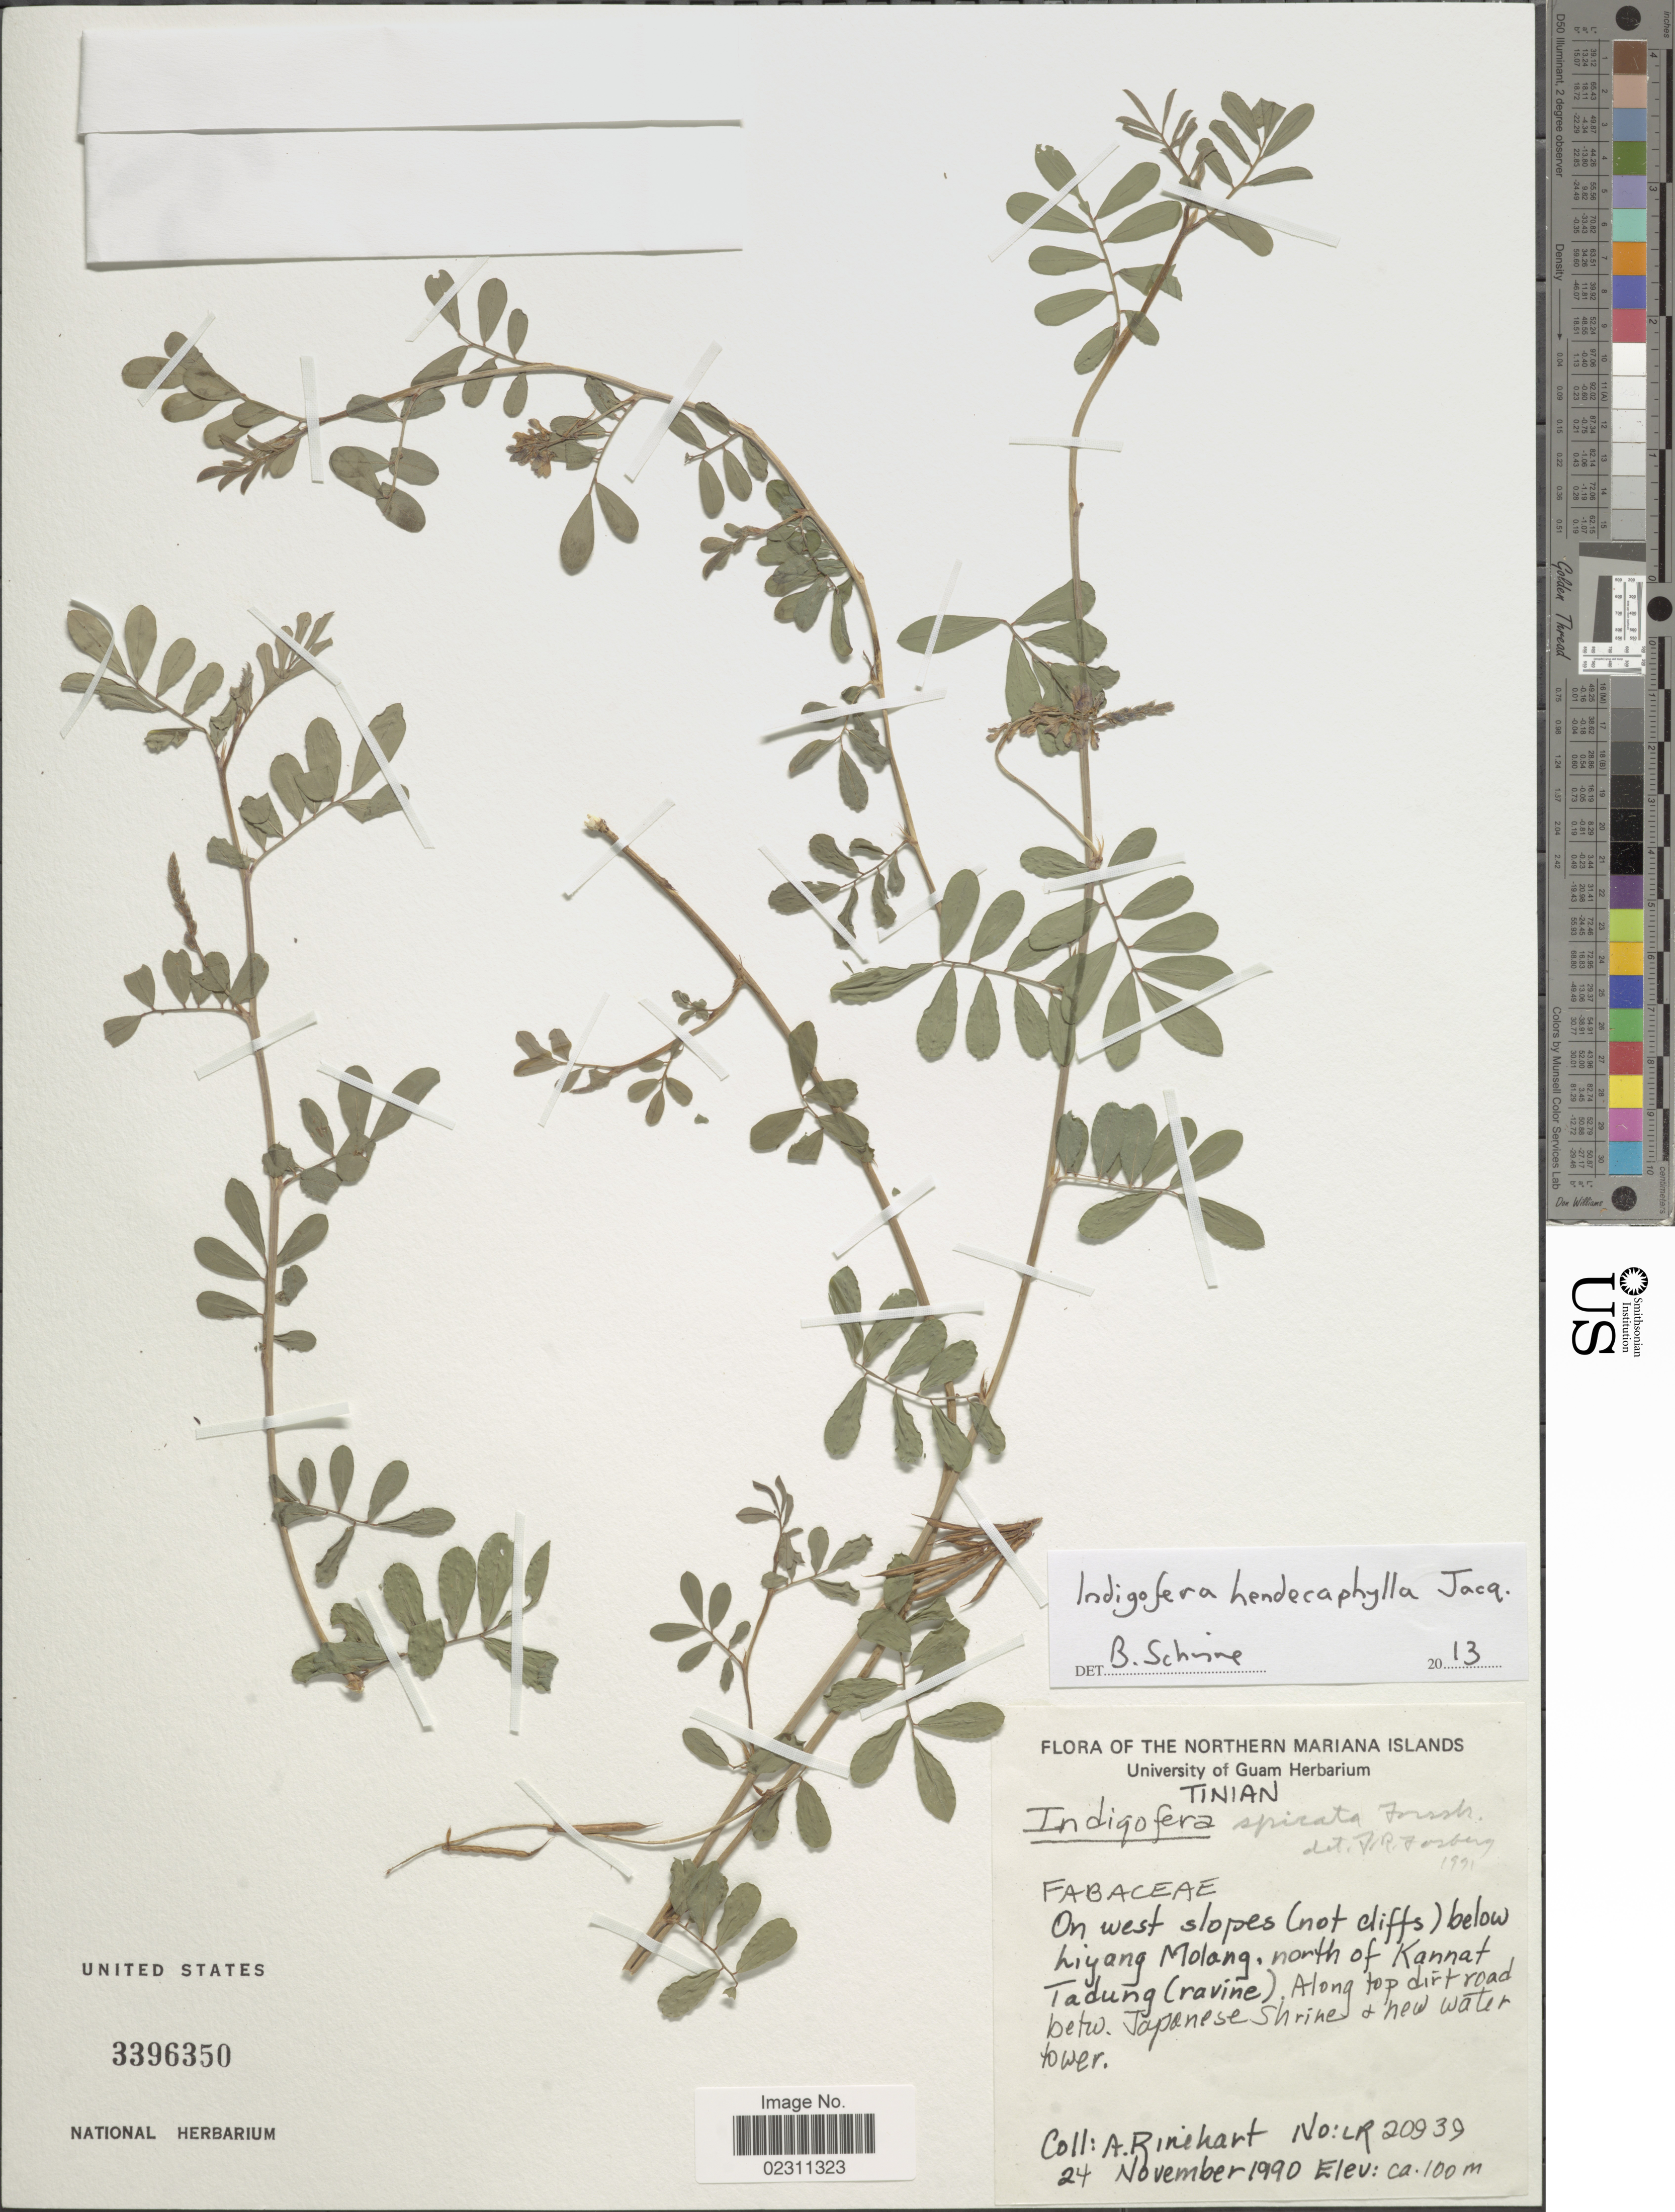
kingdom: Plantae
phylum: Tracheophyta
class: Magnoliopsida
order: Fabales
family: Fabaceae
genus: Indigofera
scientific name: Indigofera hendecaphylla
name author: Jacq.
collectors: A. Rinehart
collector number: LR20939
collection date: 1990-11-24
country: Northern Mariana Islands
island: Tinian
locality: Tinian. On west slopes (not cliffs) below Liyang Molang, north of Kannat Tadung (ravine). Along top dirt road betw. Japanese Shrine & new water tower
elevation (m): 100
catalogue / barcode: US 3396350